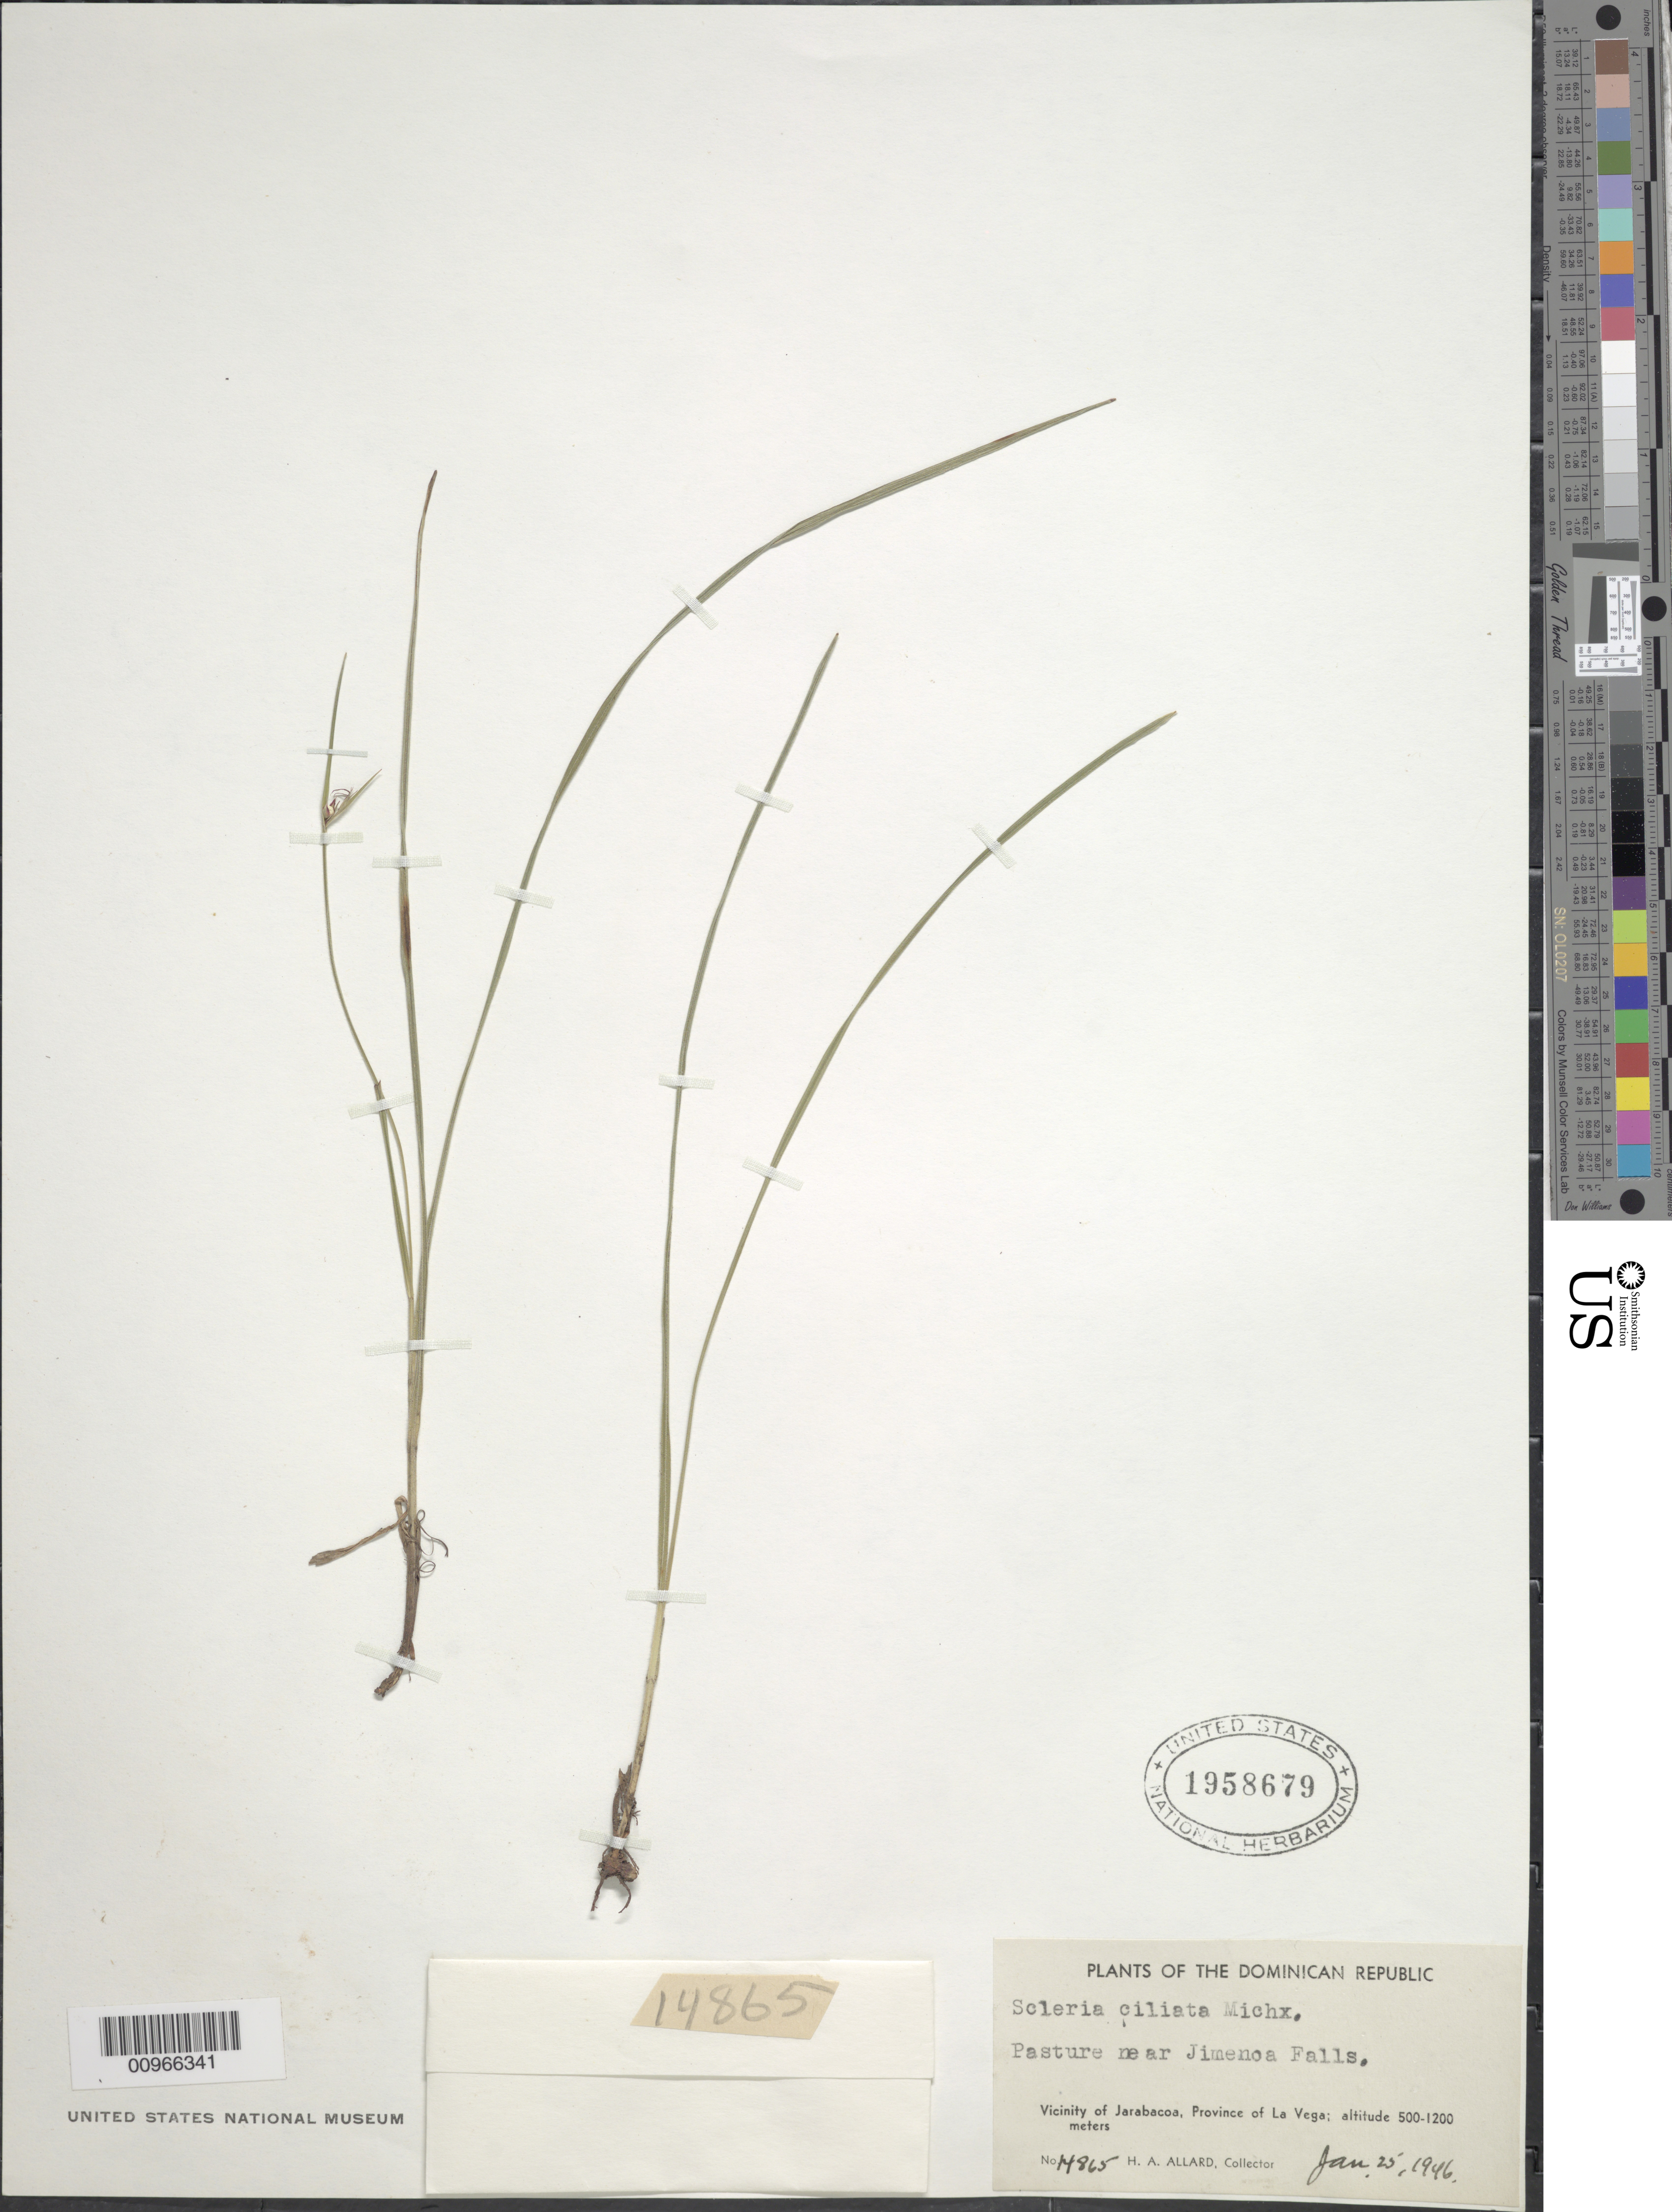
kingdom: Plantae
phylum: Tracheophyta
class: Liliopsida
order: Poales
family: Cyperaceae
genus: Scleria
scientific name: Scleria ciliata var. ciliata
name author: Michx.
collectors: H. A. Allard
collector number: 14865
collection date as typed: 25 Jan 1946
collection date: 1946-01-25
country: Dominican Republic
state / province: La Vega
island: Hispaniola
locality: Vicinity of Jarabacoa, near Jimenoa Falls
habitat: Pasture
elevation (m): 500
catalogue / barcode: US 1958679